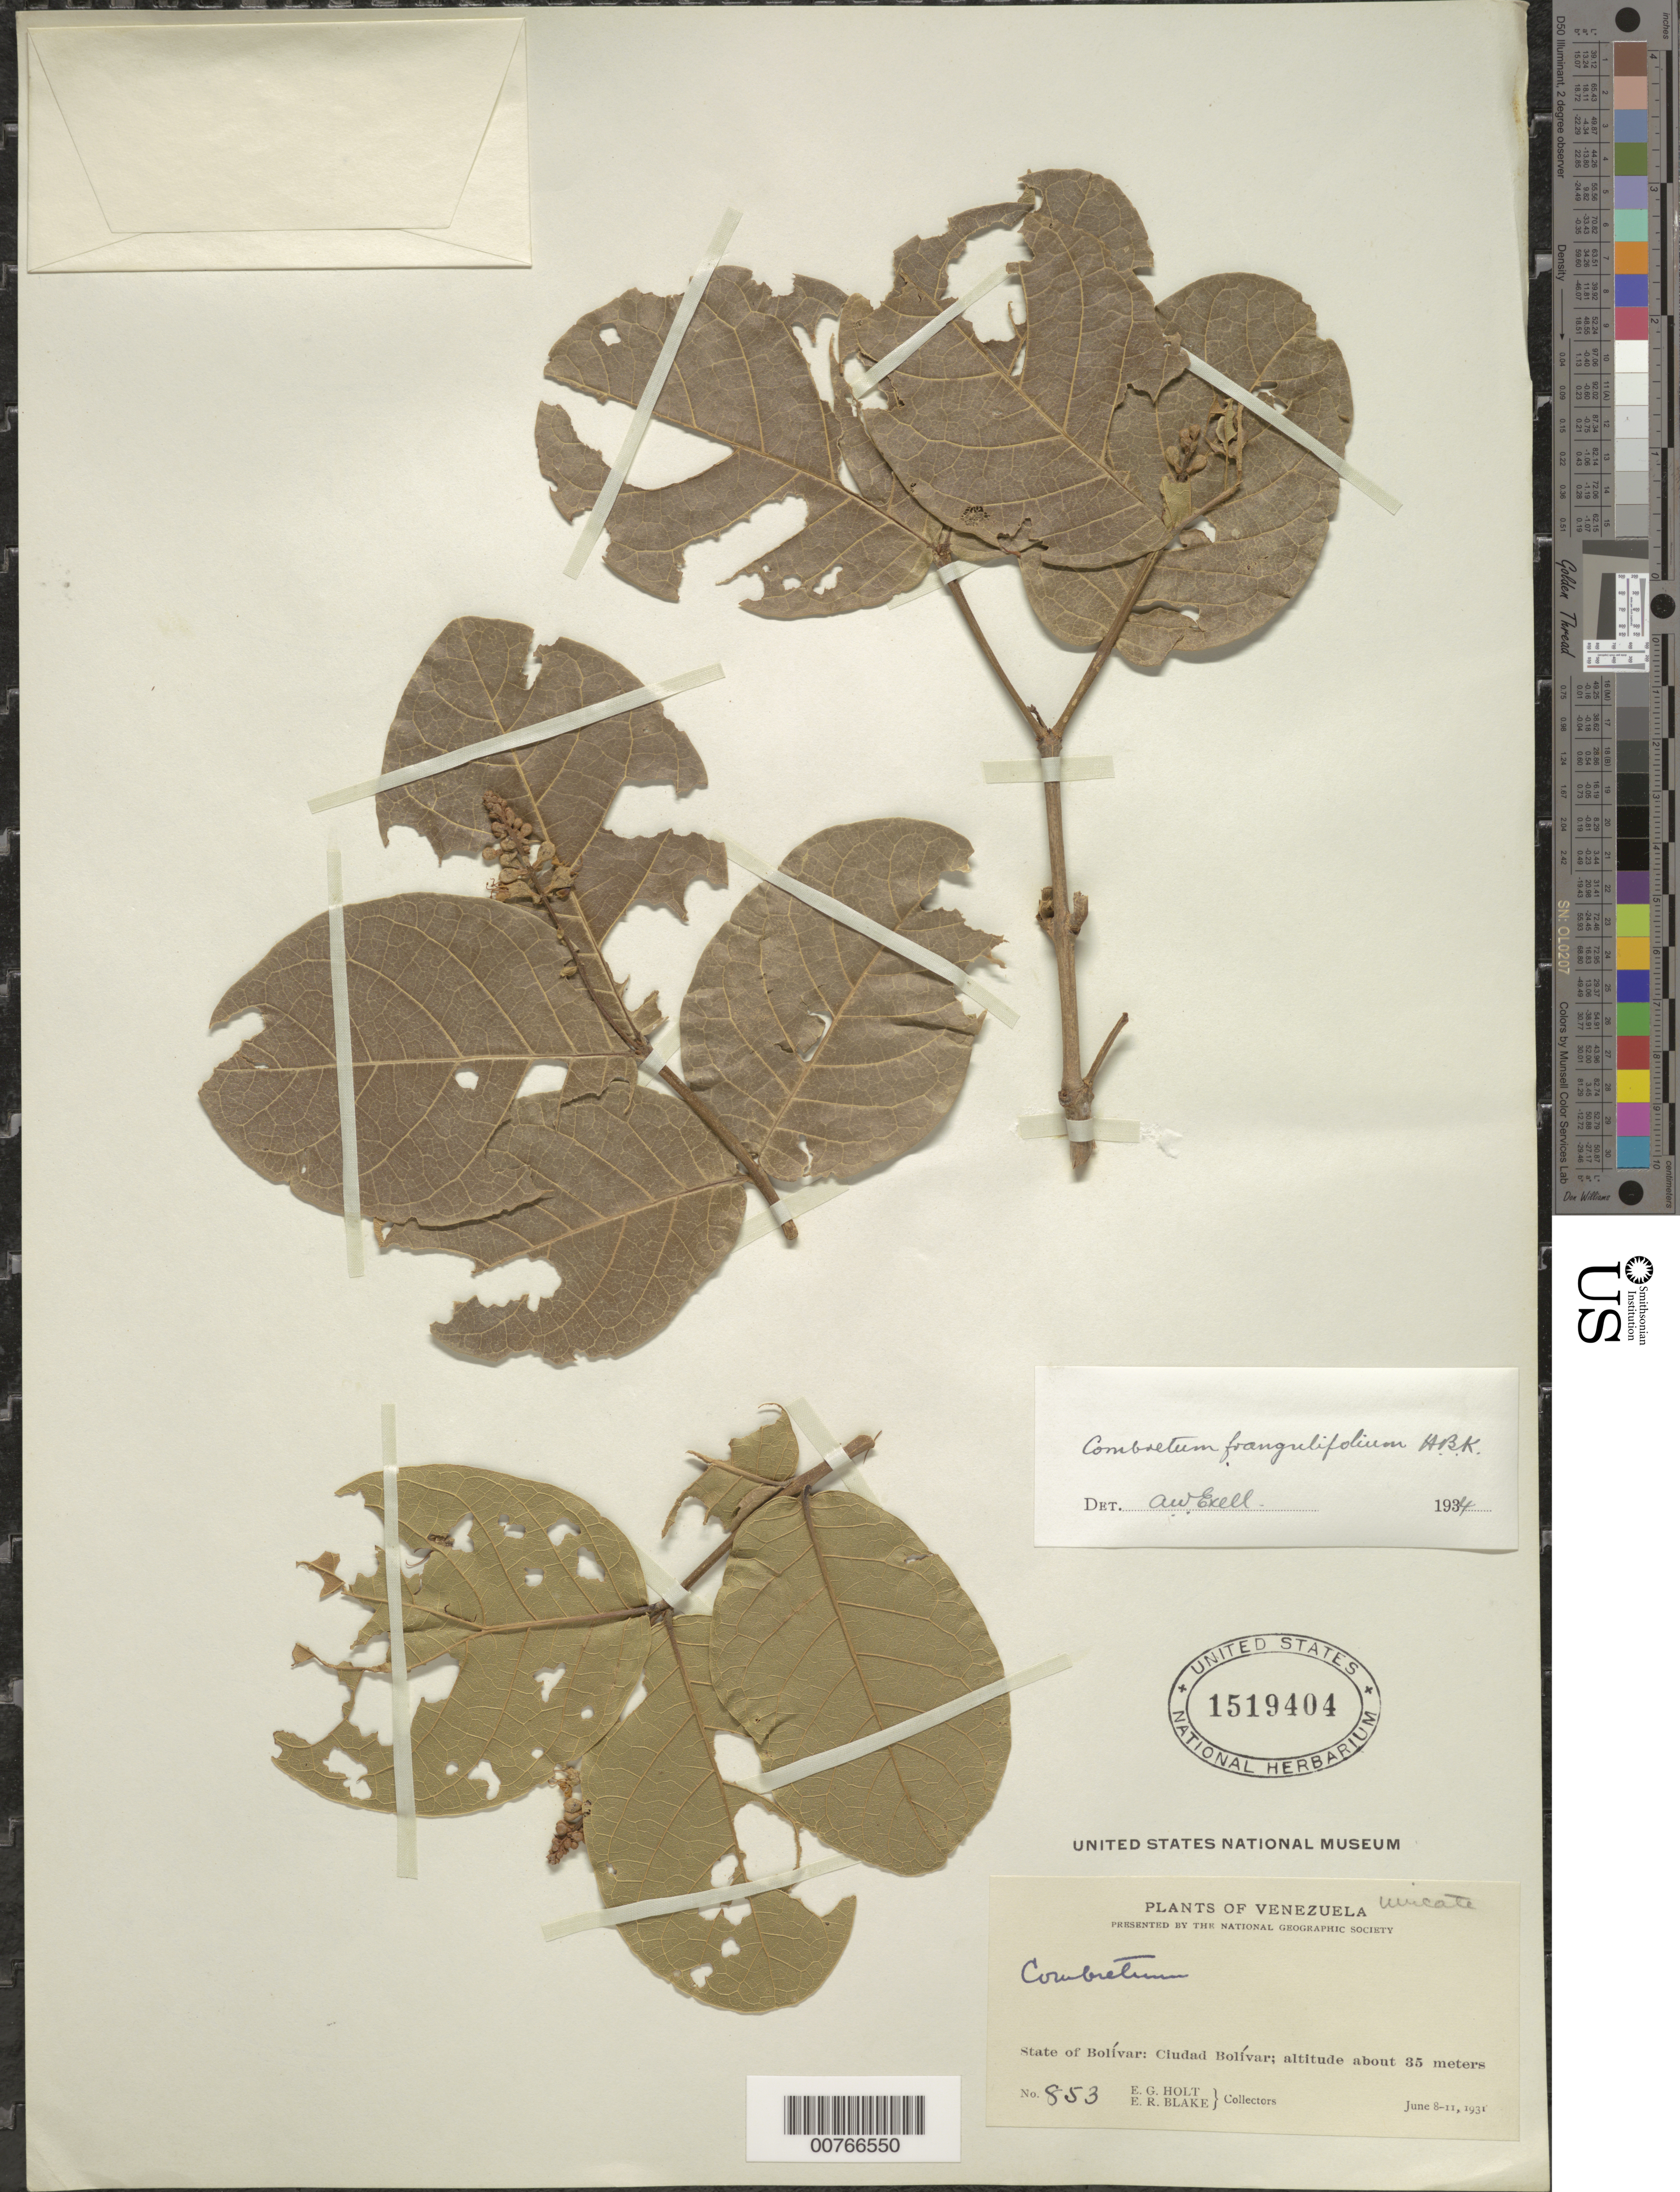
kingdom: Plantae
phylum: Tracheophyta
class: Magnoliopsida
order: Myrtales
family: Combretaceae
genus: Combretum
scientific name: Combretum frangulifolium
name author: Kunth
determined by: Exell, A. W.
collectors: E. Holt & E. R. Blake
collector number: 853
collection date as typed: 8-Jun-31 to 11-Jun-31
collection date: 1931-06-08/1931-06-11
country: Venezuela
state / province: Bolívar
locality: Ciudad Bolívar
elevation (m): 35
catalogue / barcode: US 1519404